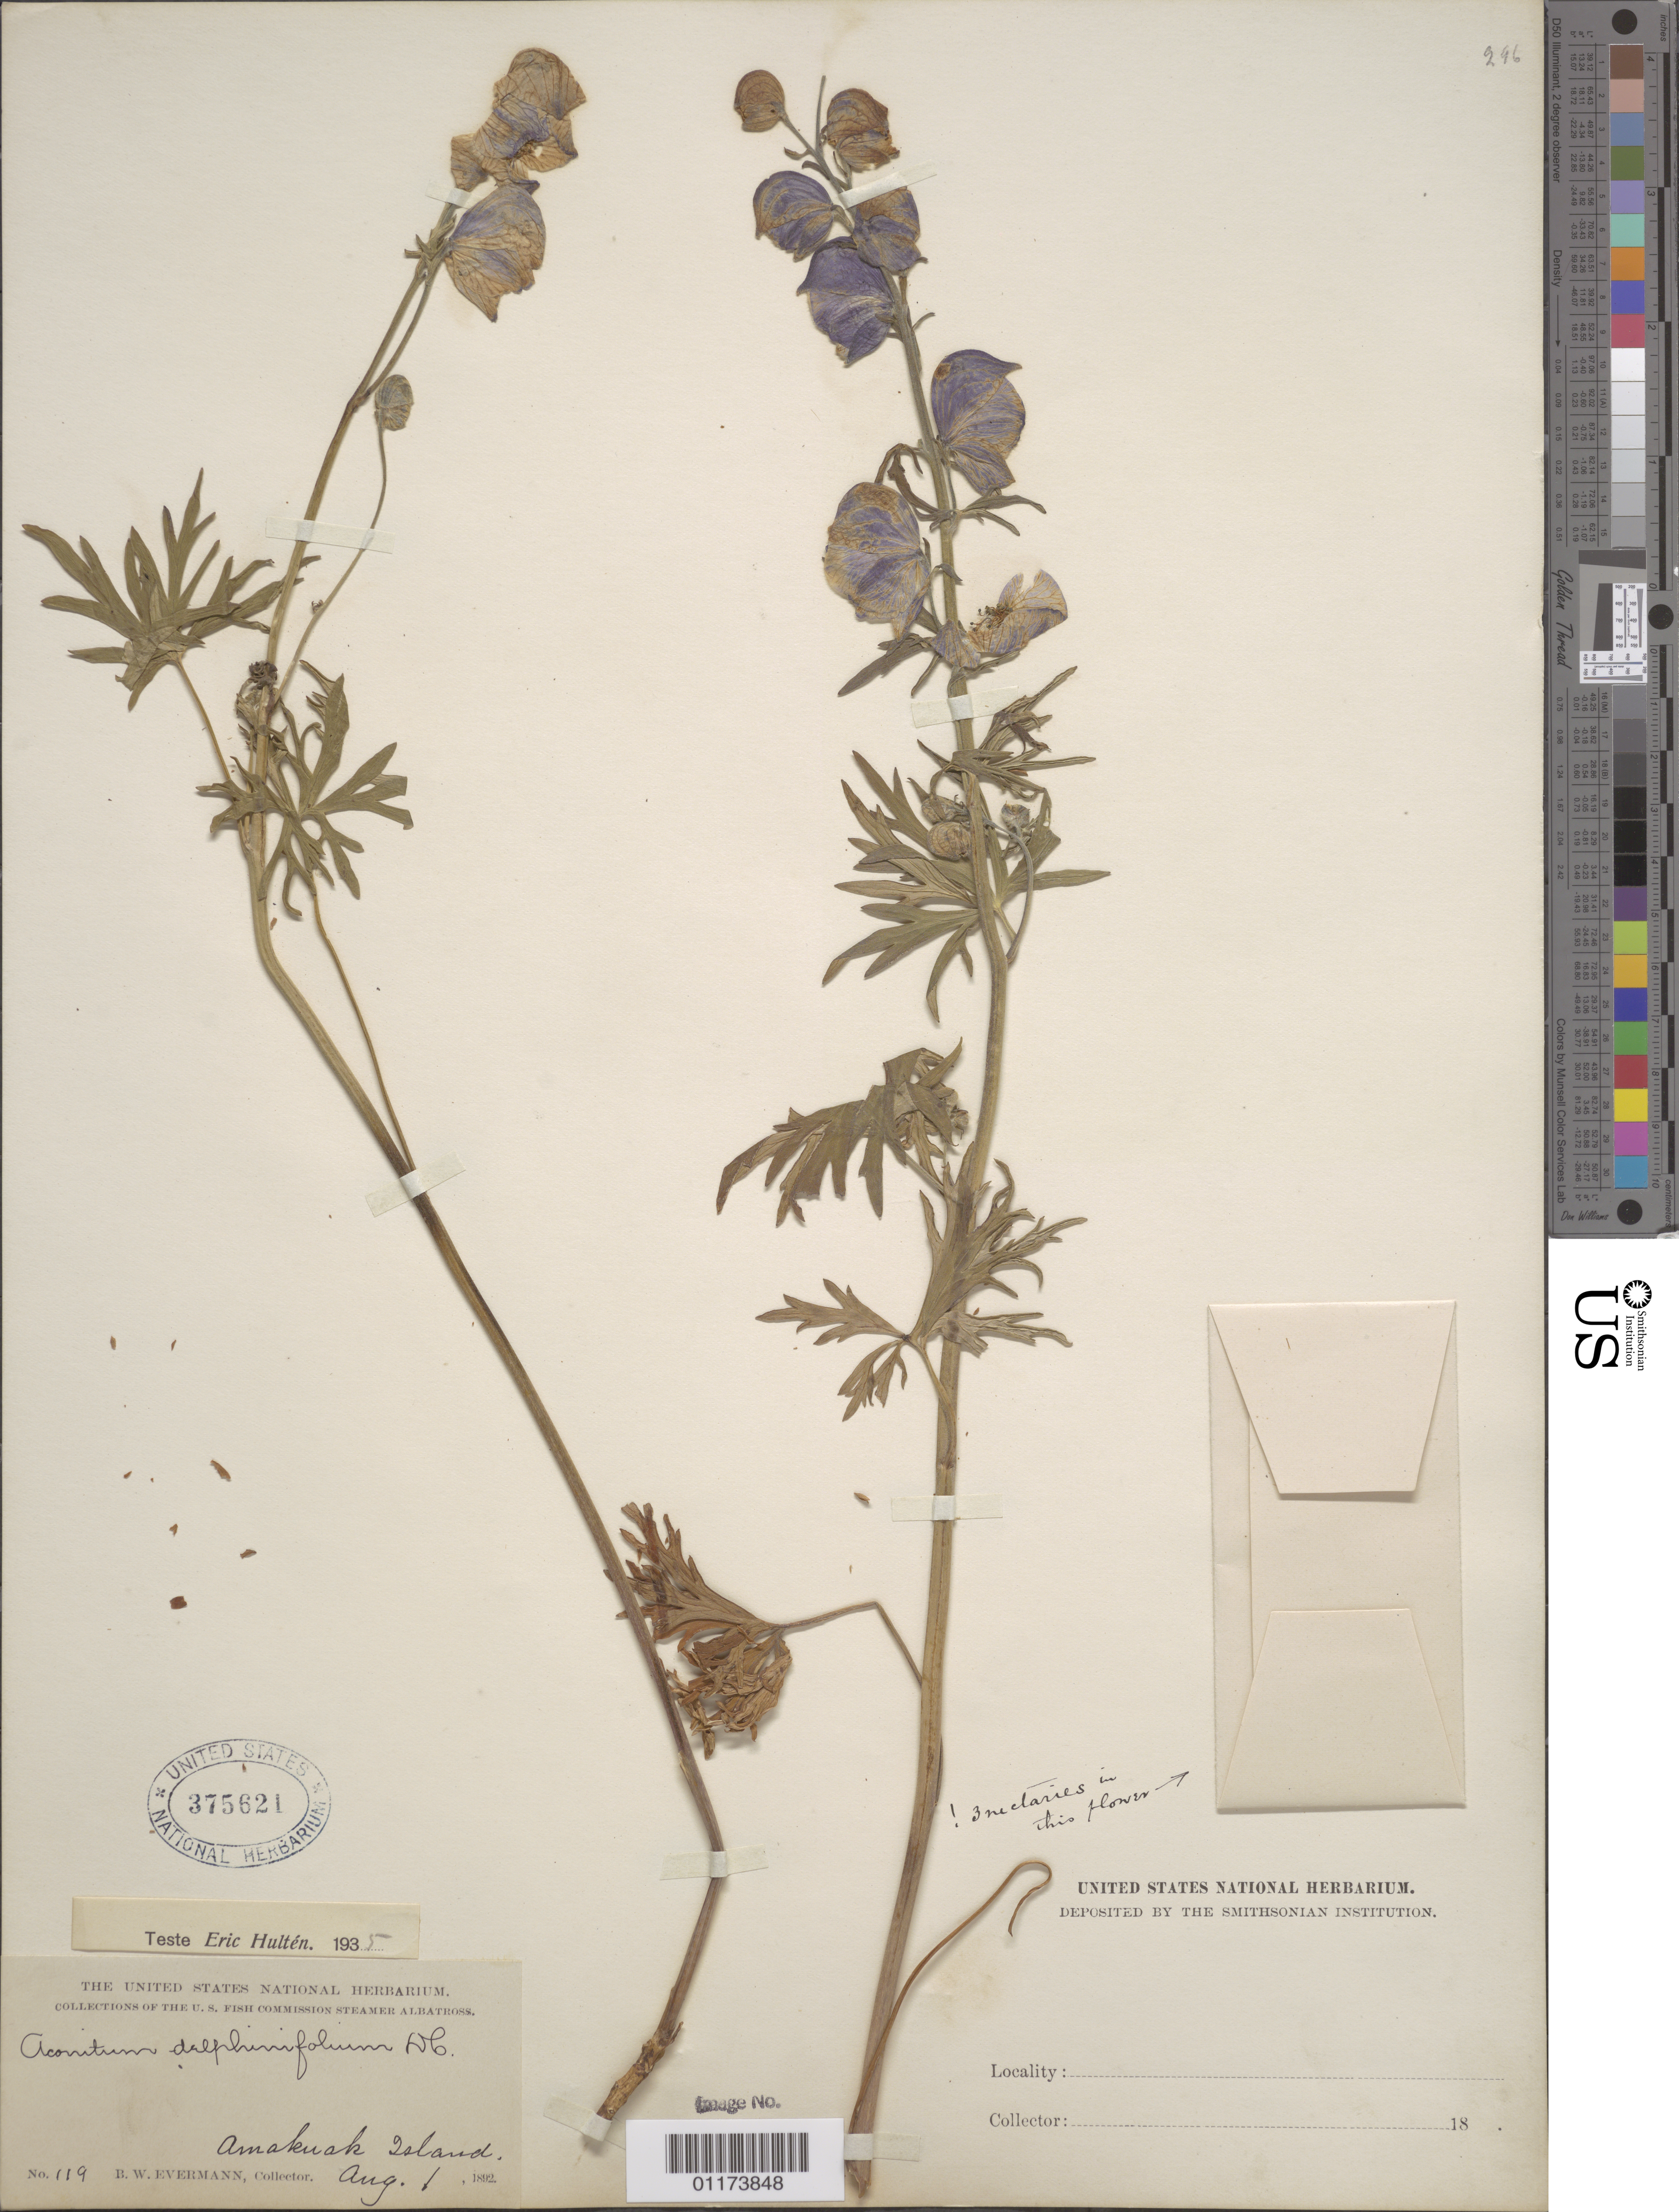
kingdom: Plantae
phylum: Tracheophyta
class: Magnoliopsida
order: Ranunculales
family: Ranunculaceae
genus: Aconitum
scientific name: Aconitum delphinifolium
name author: DC.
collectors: B. W. Evermann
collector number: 119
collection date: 1892-08-01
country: United States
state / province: Alaska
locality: Amakuak Island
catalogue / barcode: US 375621